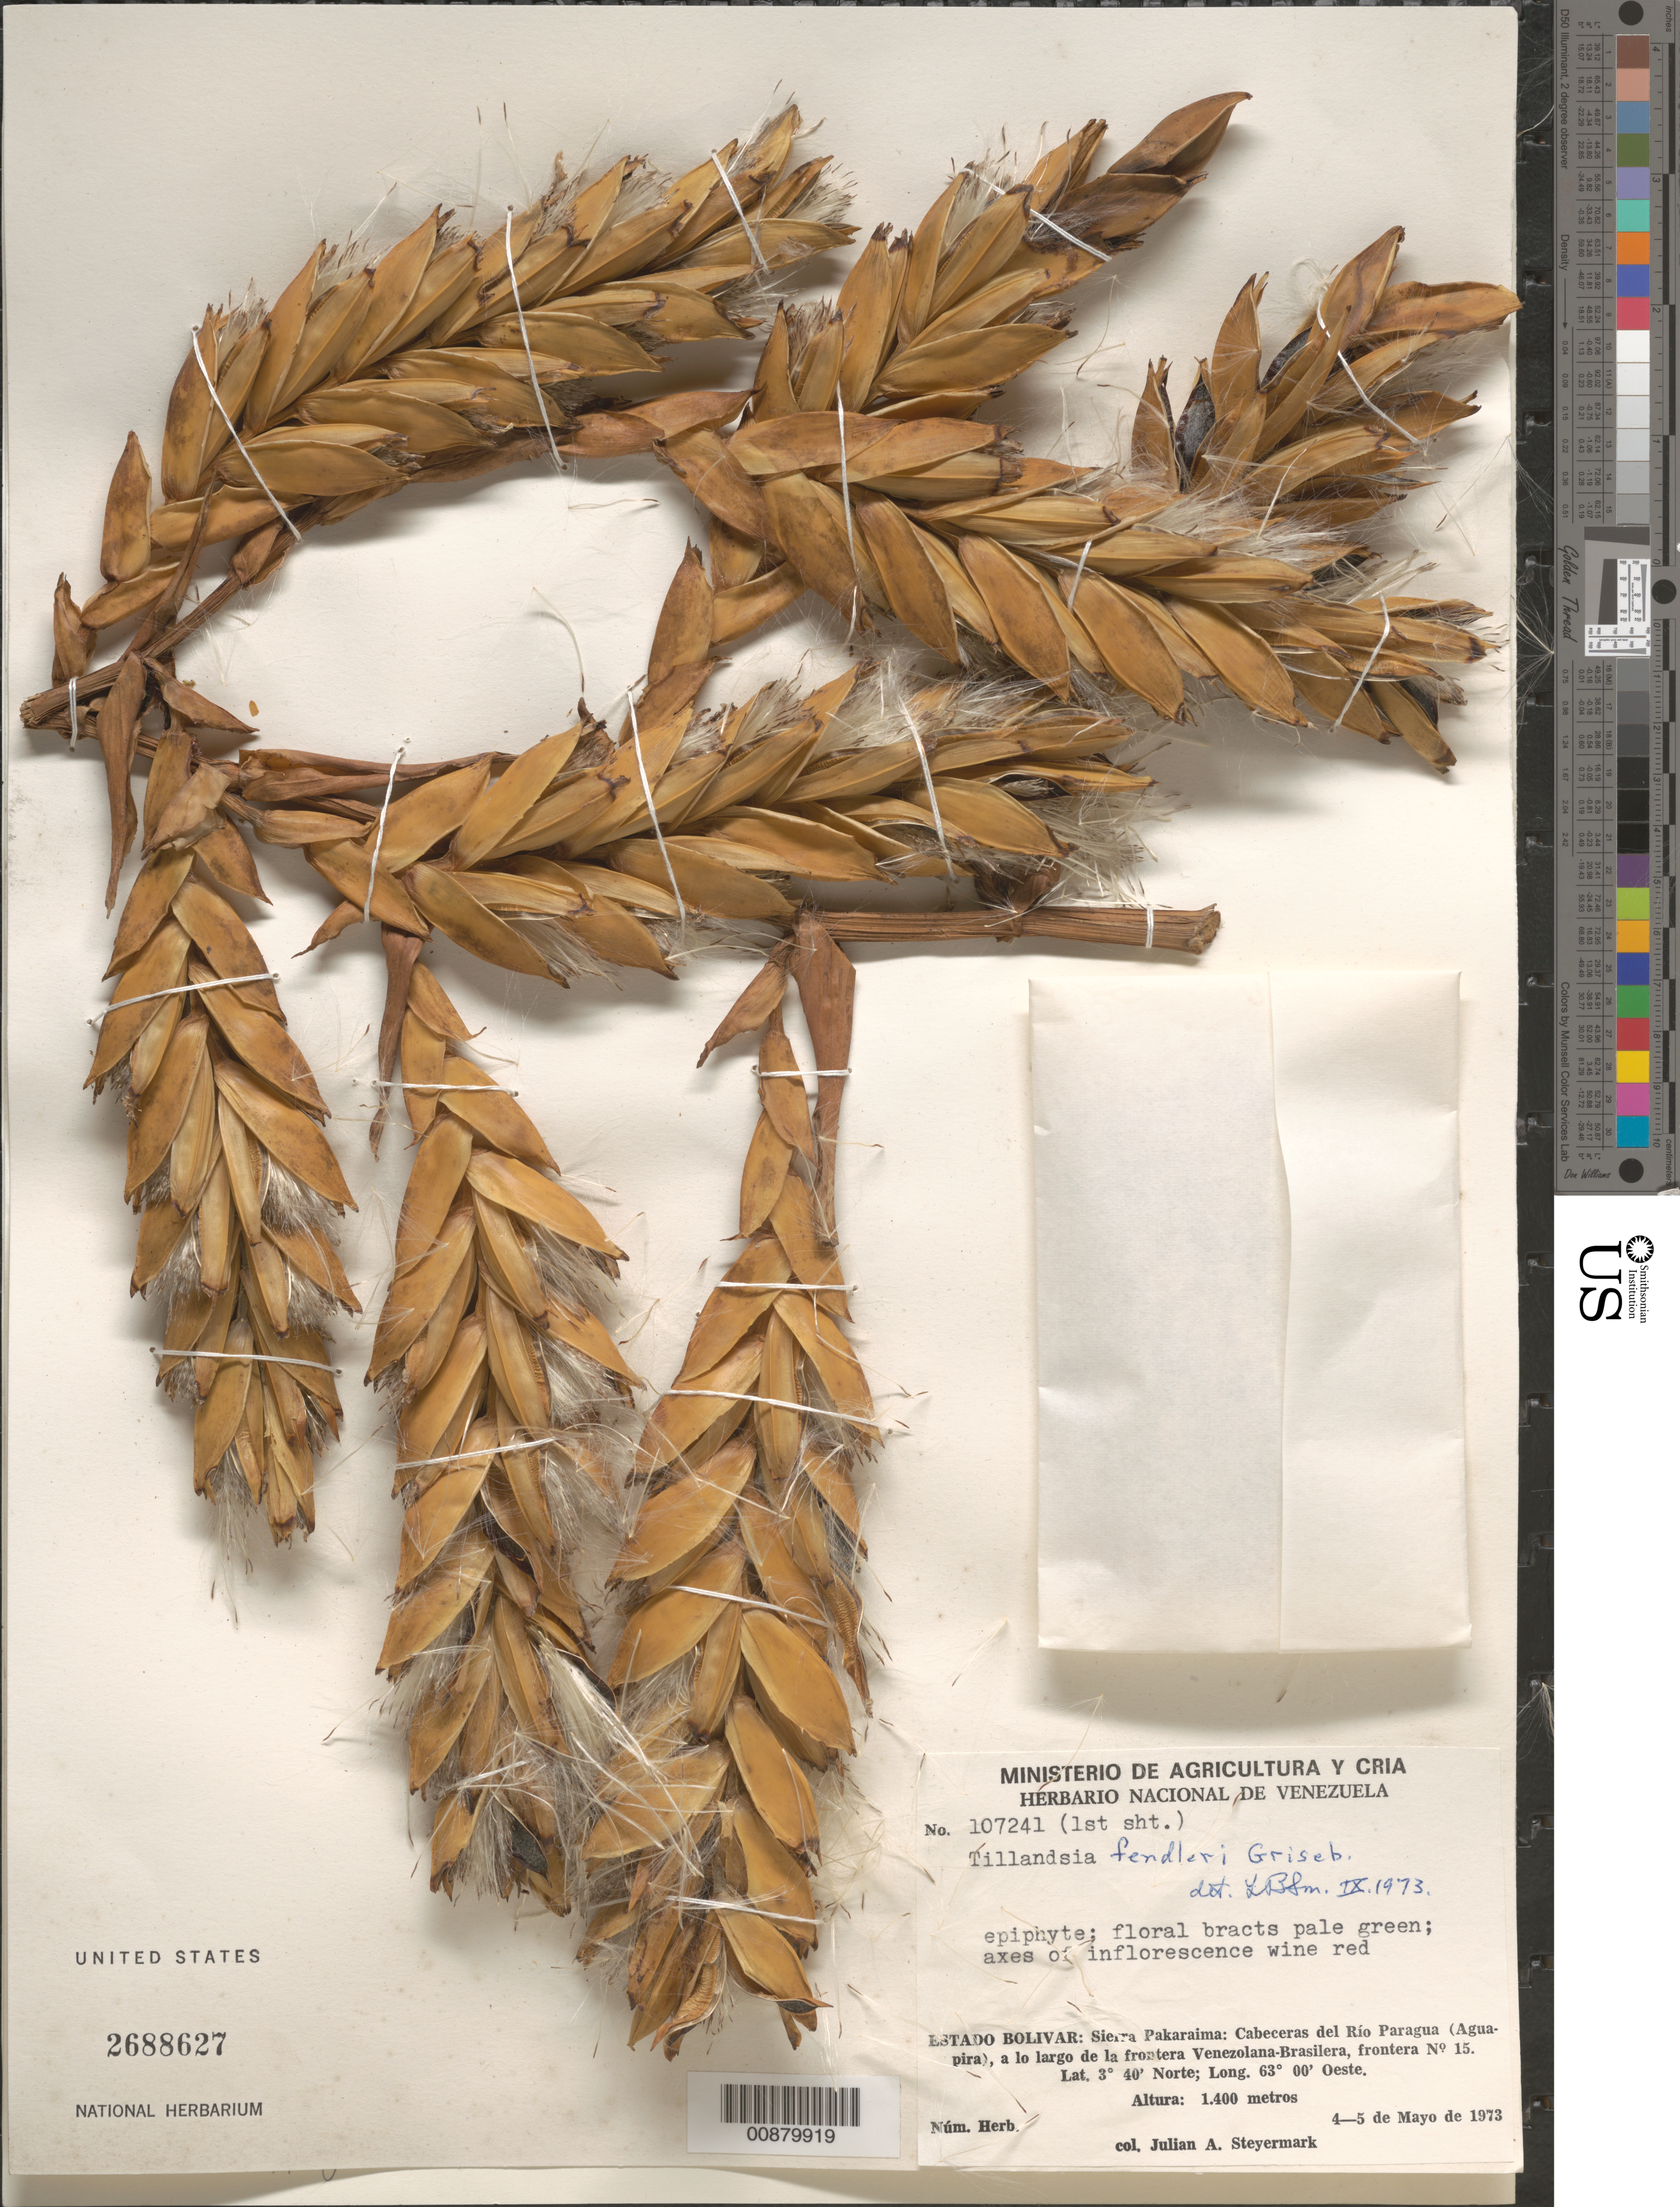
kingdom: Plantae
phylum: Tracheophyta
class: Liliopsida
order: Poales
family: Bromeliaceae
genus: Tillandsia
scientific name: Tillandsia fendleri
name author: Griseb.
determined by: Smith, Lyman B., (US), NMNH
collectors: J. Steyermark, G. C. K. Dunsterville & E. Dunsterville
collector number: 107241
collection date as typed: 4-May-73 to 5-May-73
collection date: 1973-05-04/1973-05-05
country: Venezuela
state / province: Bolívar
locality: Sierra Pakaraima: cabeceras del Río Paragua (Aguapira), a lo largo de la frontera Venezolana - Brasilera, frontera no. 15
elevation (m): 1400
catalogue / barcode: US 2688627